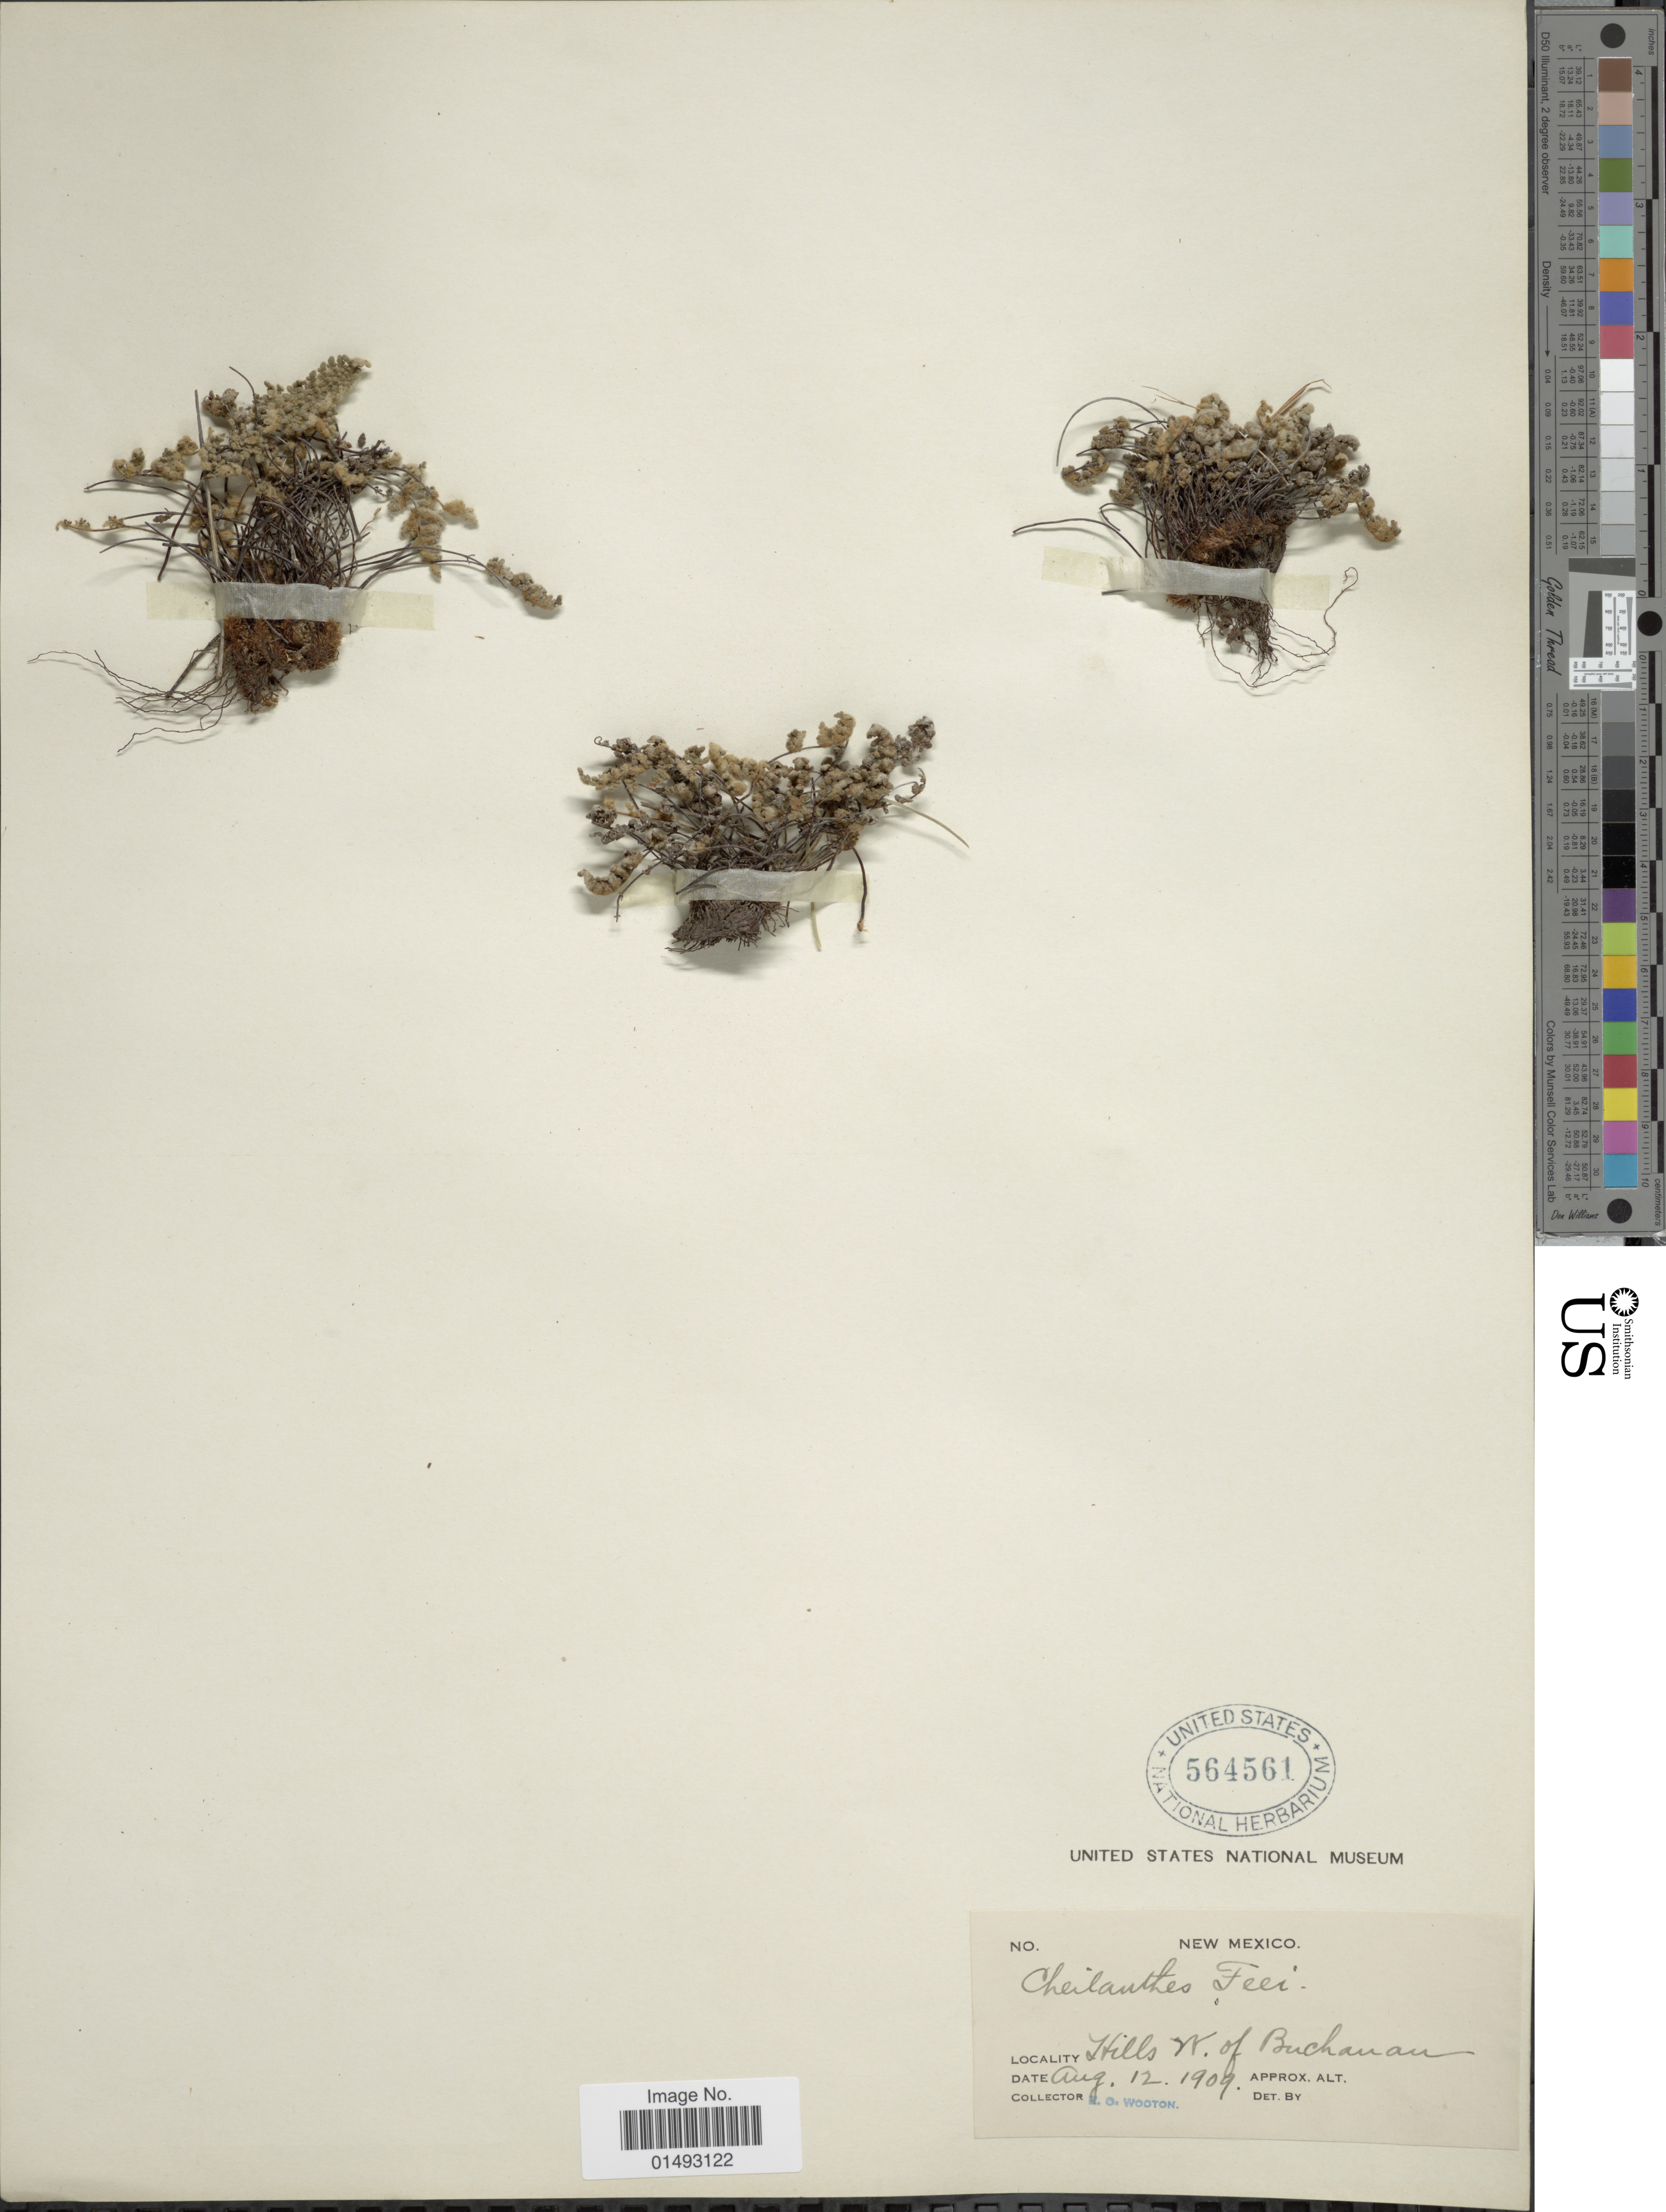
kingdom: Plantae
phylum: Tracheophyta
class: Polypodiopsida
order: Polypodiales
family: Pteridaceae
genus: Myriopteris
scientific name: Myriopteris gracilis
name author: Fée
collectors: E. O. Wooton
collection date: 1909-08-12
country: United States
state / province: New Mexico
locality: Hills W of Buchanan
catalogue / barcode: US 564561